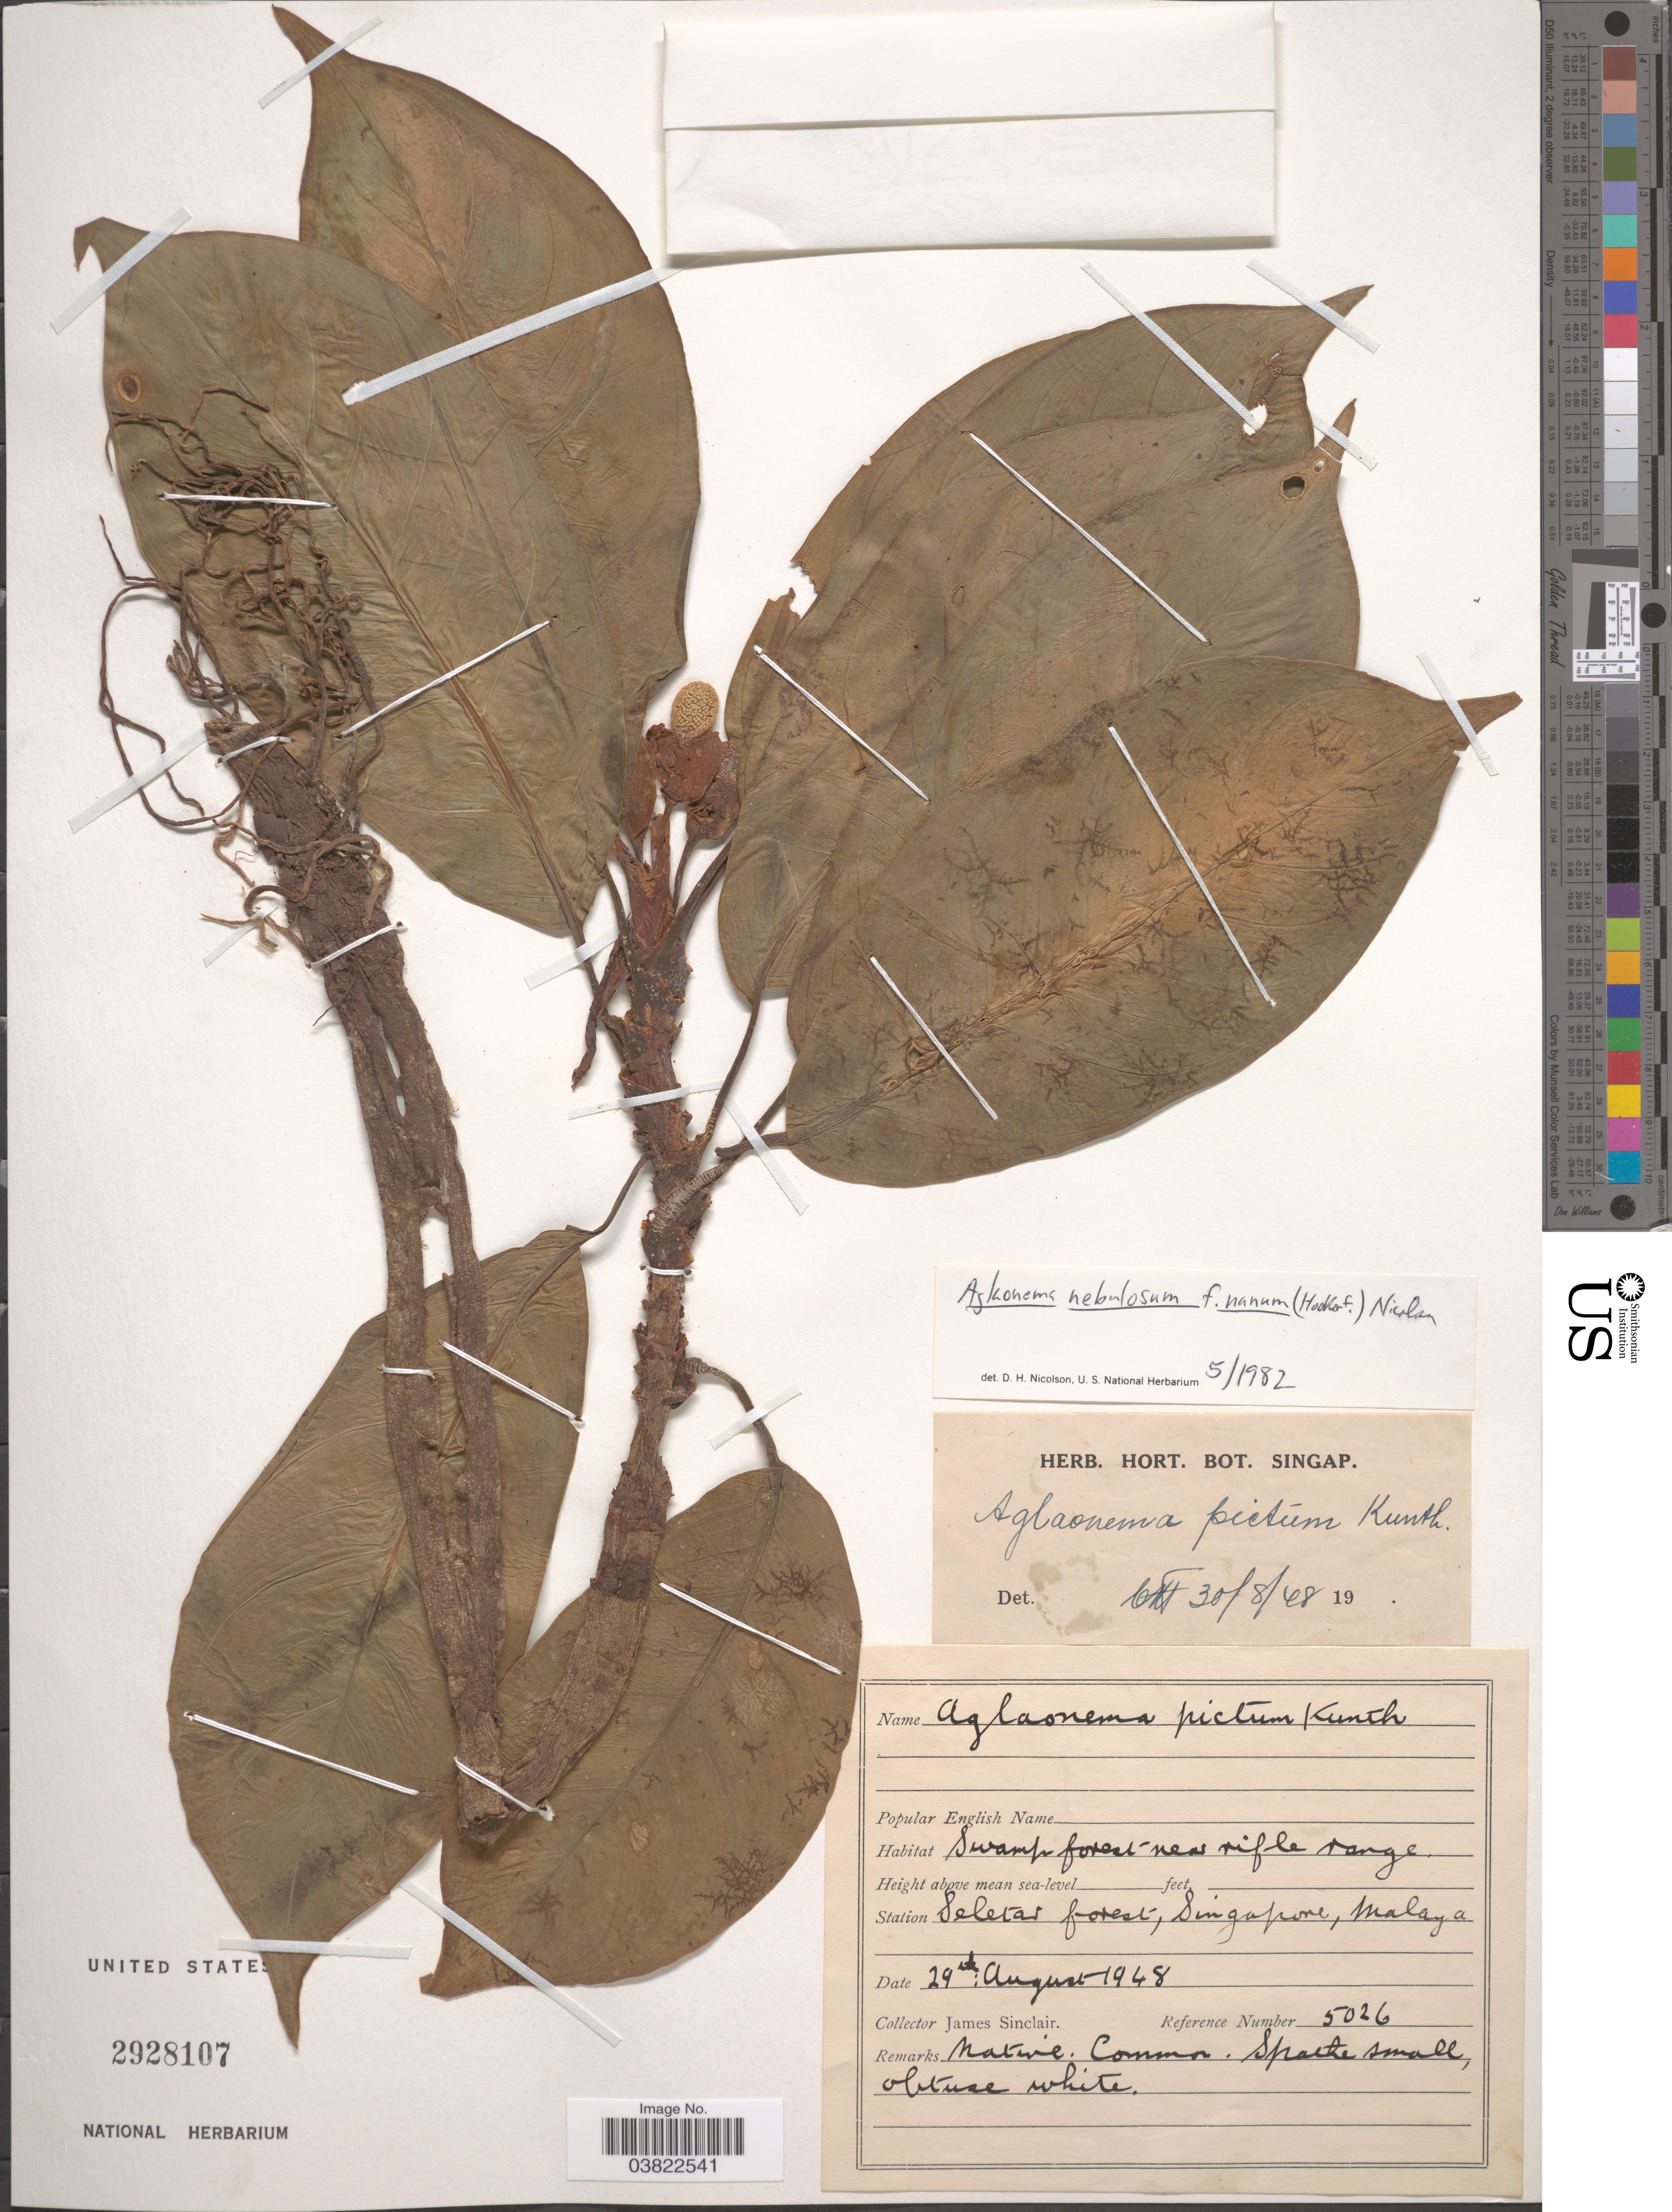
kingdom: Plantae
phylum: Tracheophyta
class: Liliopsida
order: Alismatales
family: Araceae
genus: Aglaonema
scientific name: Aglaonema nebulosum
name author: N.E. Br.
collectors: J. Sinclair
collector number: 5026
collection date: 1948-08-29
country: Singapore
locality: Station Seletar forest, Malaya.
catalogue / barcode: US 2928107